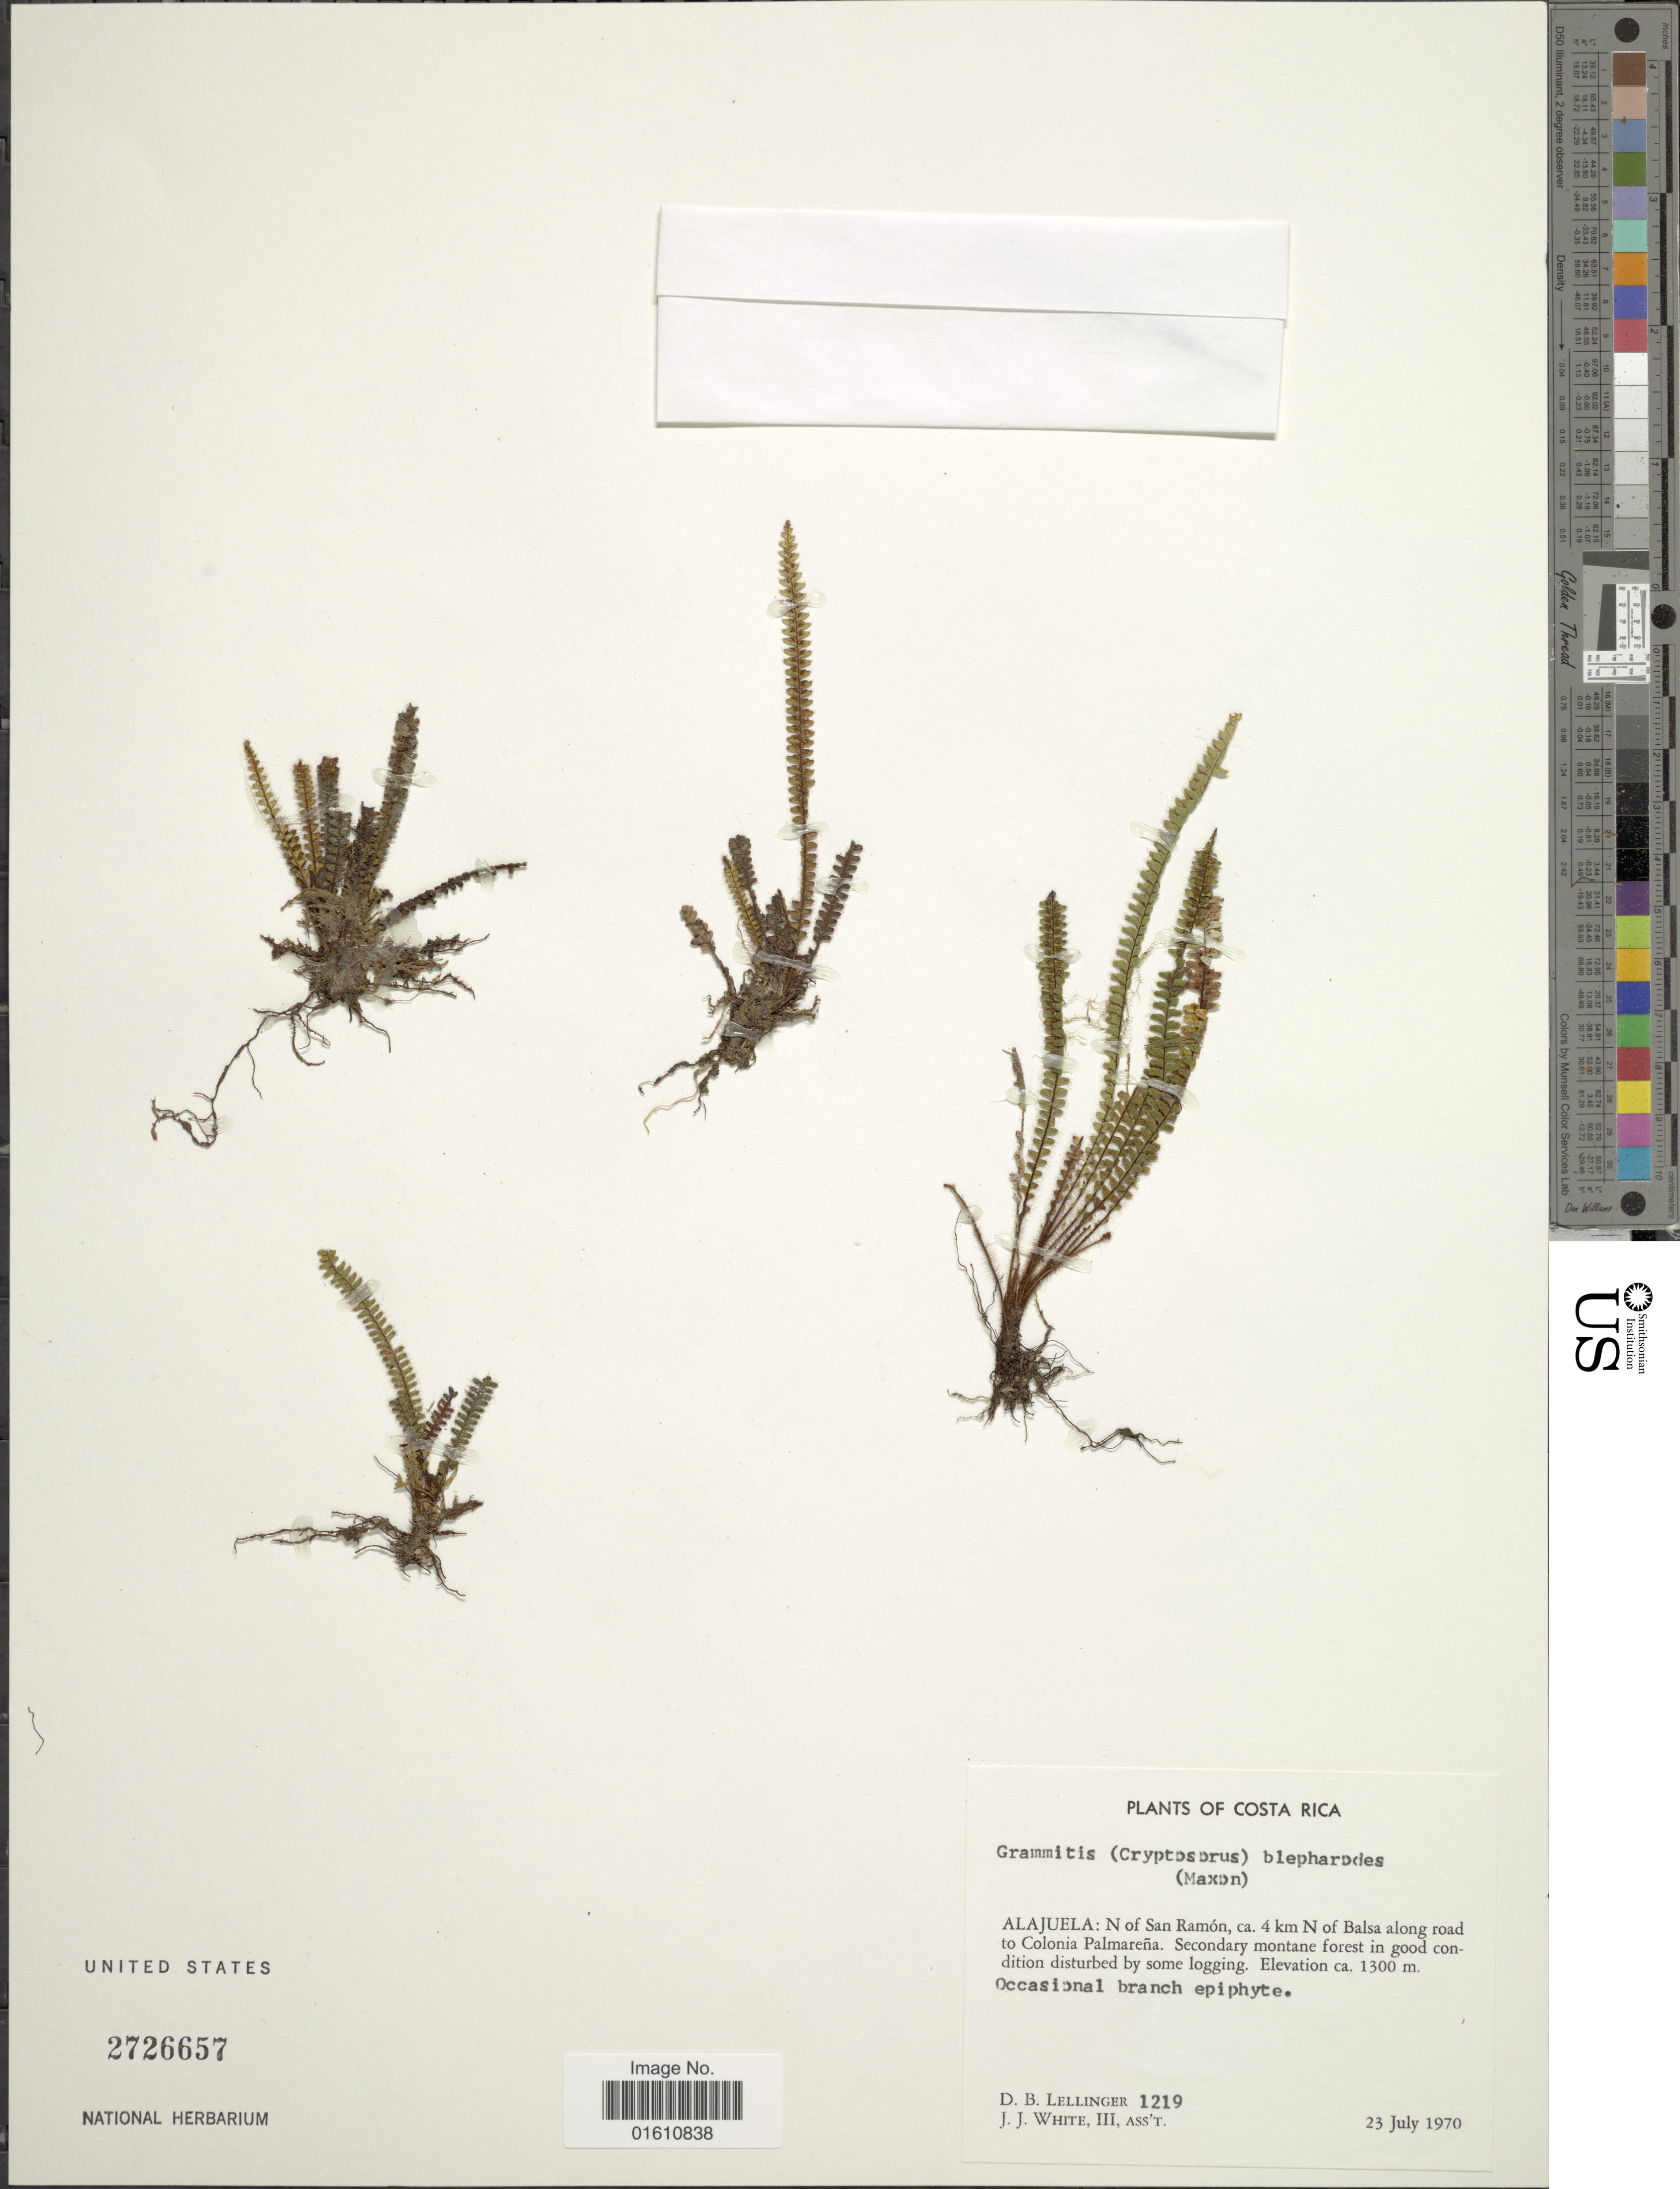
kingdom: Plantae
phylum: Tracheophyta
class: Polypodiopsida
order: Polypodiales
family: Polypodiaceae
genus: Moranopteris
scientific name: Moranopteris taenifolia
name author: (Jenman) R. Y. Hirai & J. Prado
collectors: D. B. Lellinger & J. J. White III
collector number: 1219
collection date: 1970-07-23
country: Costa Rica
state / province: Alajuela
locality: Alajuela: N of San Ramon, ca. 4 km N of Balsa along road to Colonia Palmarena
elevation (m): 1300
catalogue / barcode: US 2726657